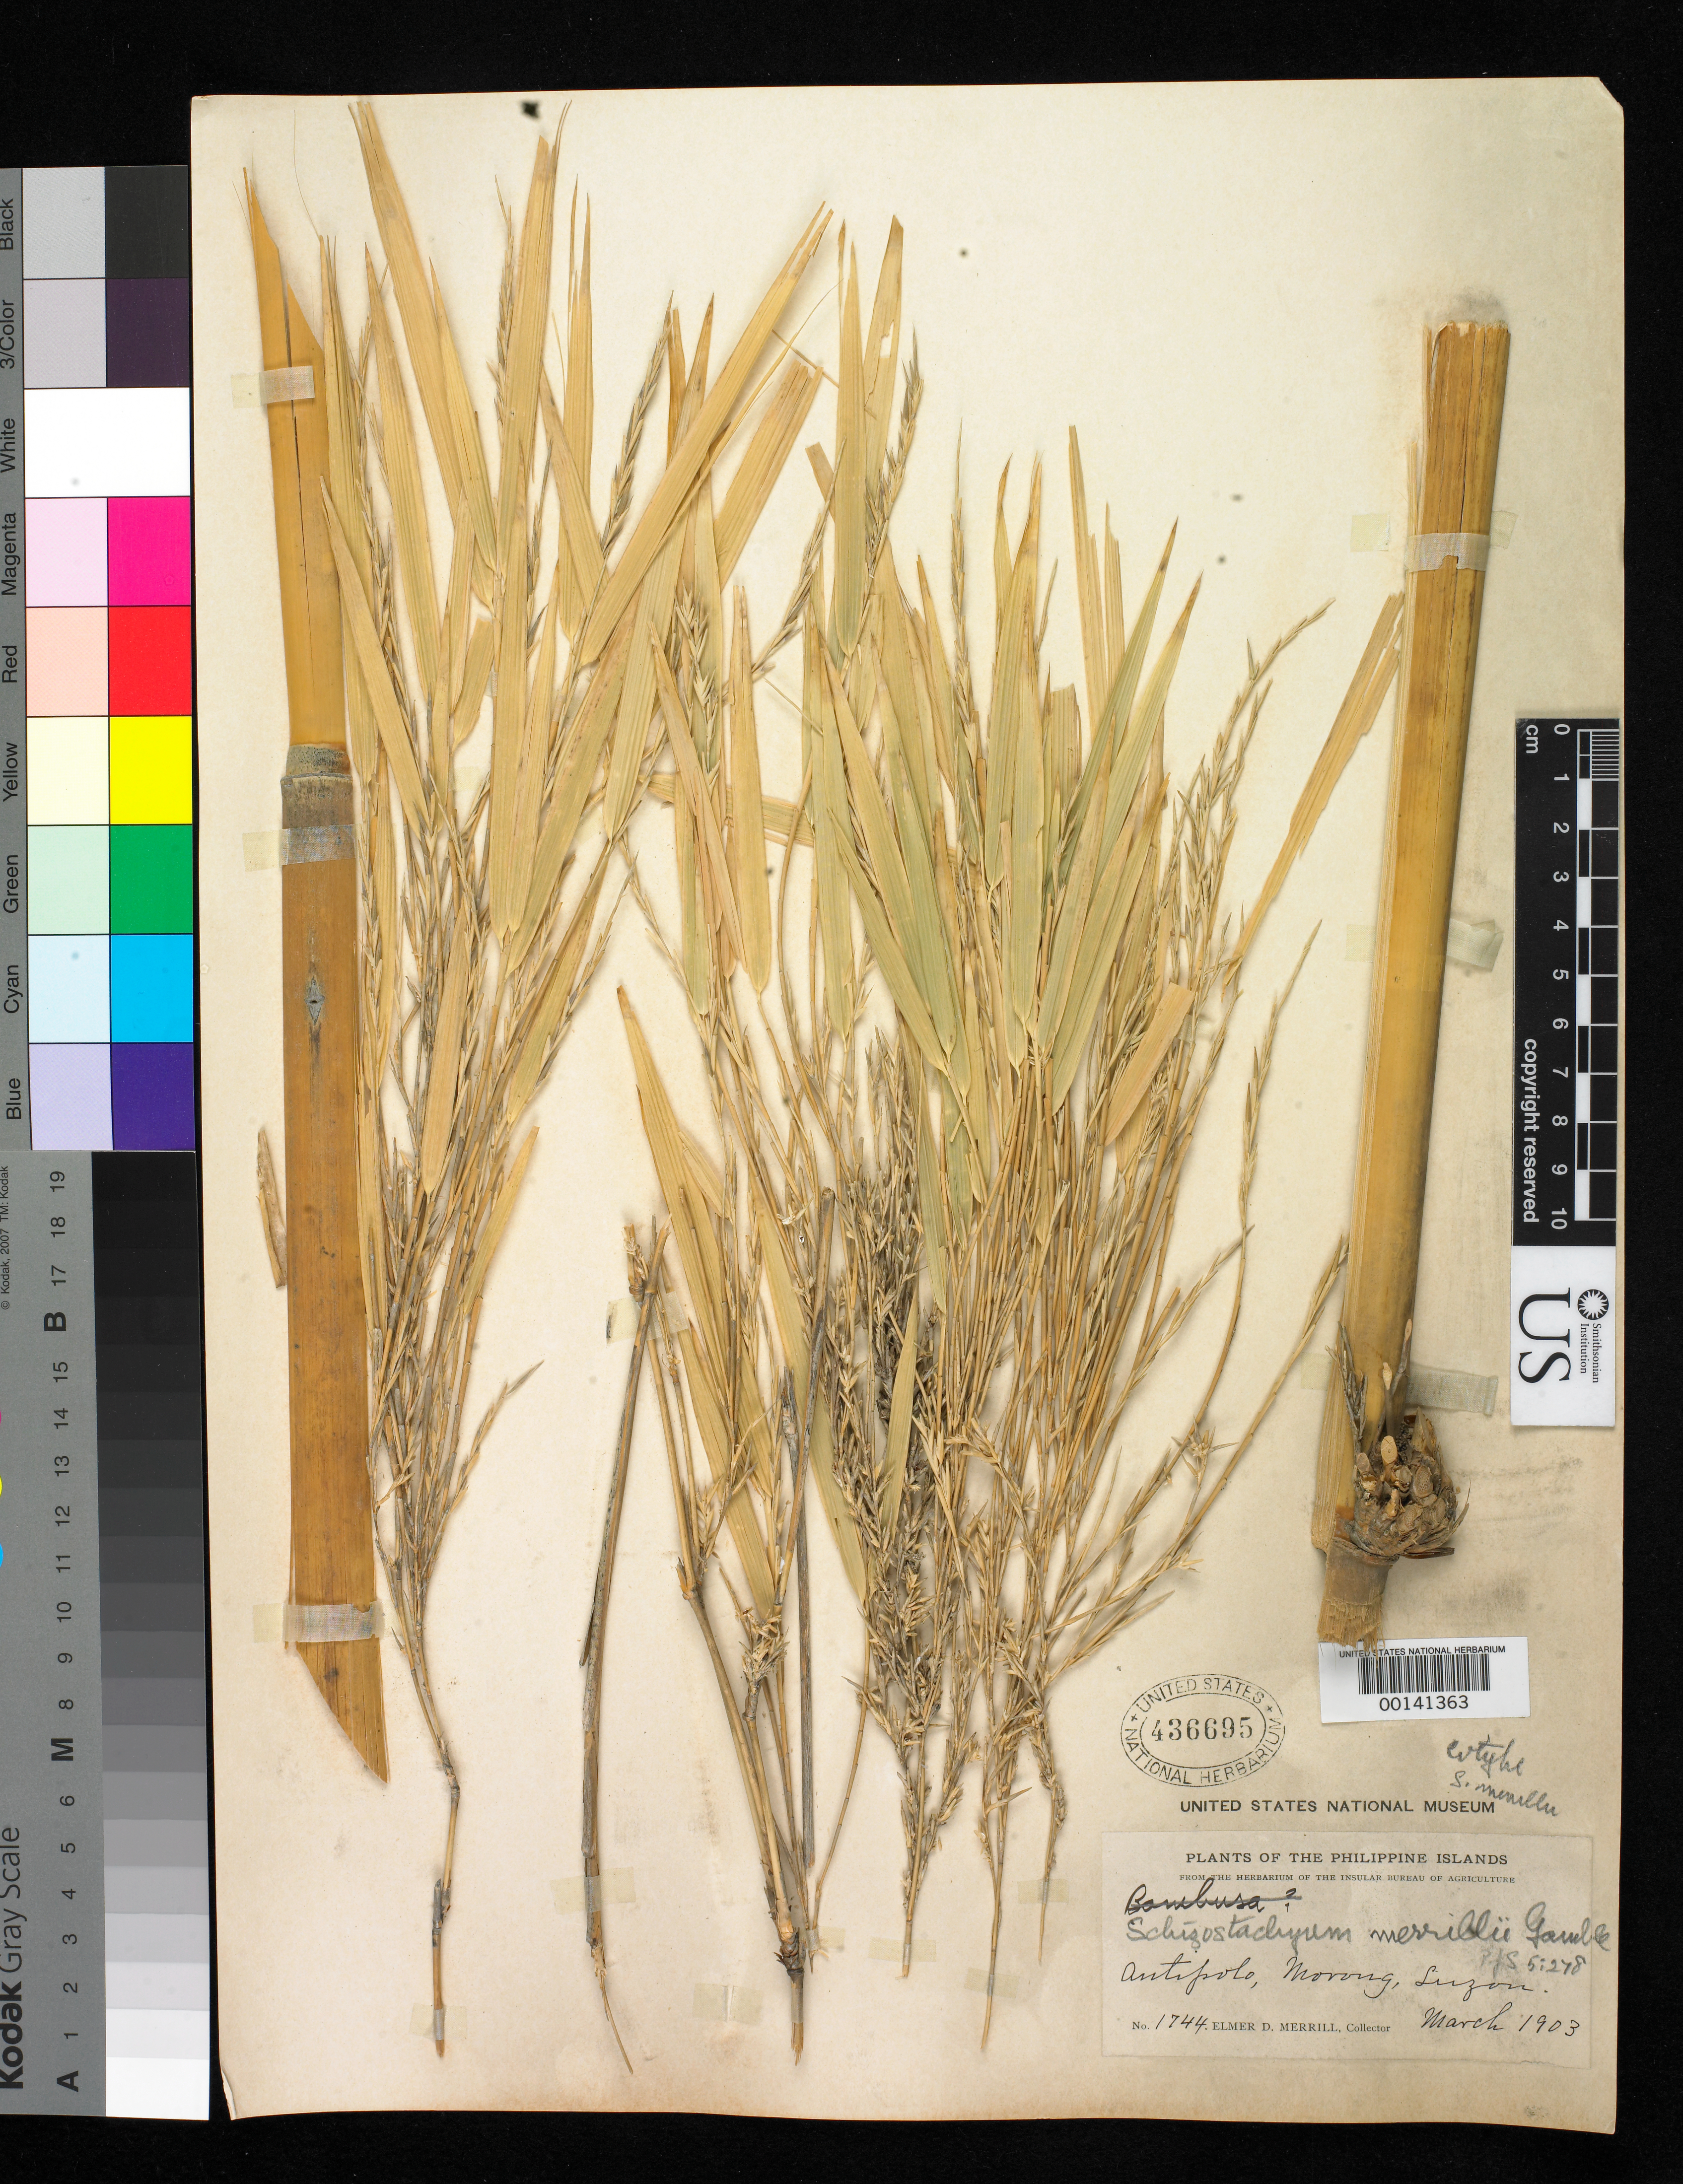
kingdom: Plantae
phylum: Tracheophyta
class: Liliopsida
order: Poales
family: Poaceae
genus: Schizostachyum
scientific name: Schizostachyum merrillii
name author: Gamble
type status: Type Collection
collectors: E. D. Merrill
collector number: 1744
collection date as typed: Mar 1903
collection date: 1903-03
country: Philippines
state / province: Calabarzon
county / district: Rizal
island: Luzon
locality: Antipolo.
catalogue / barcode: US 436695